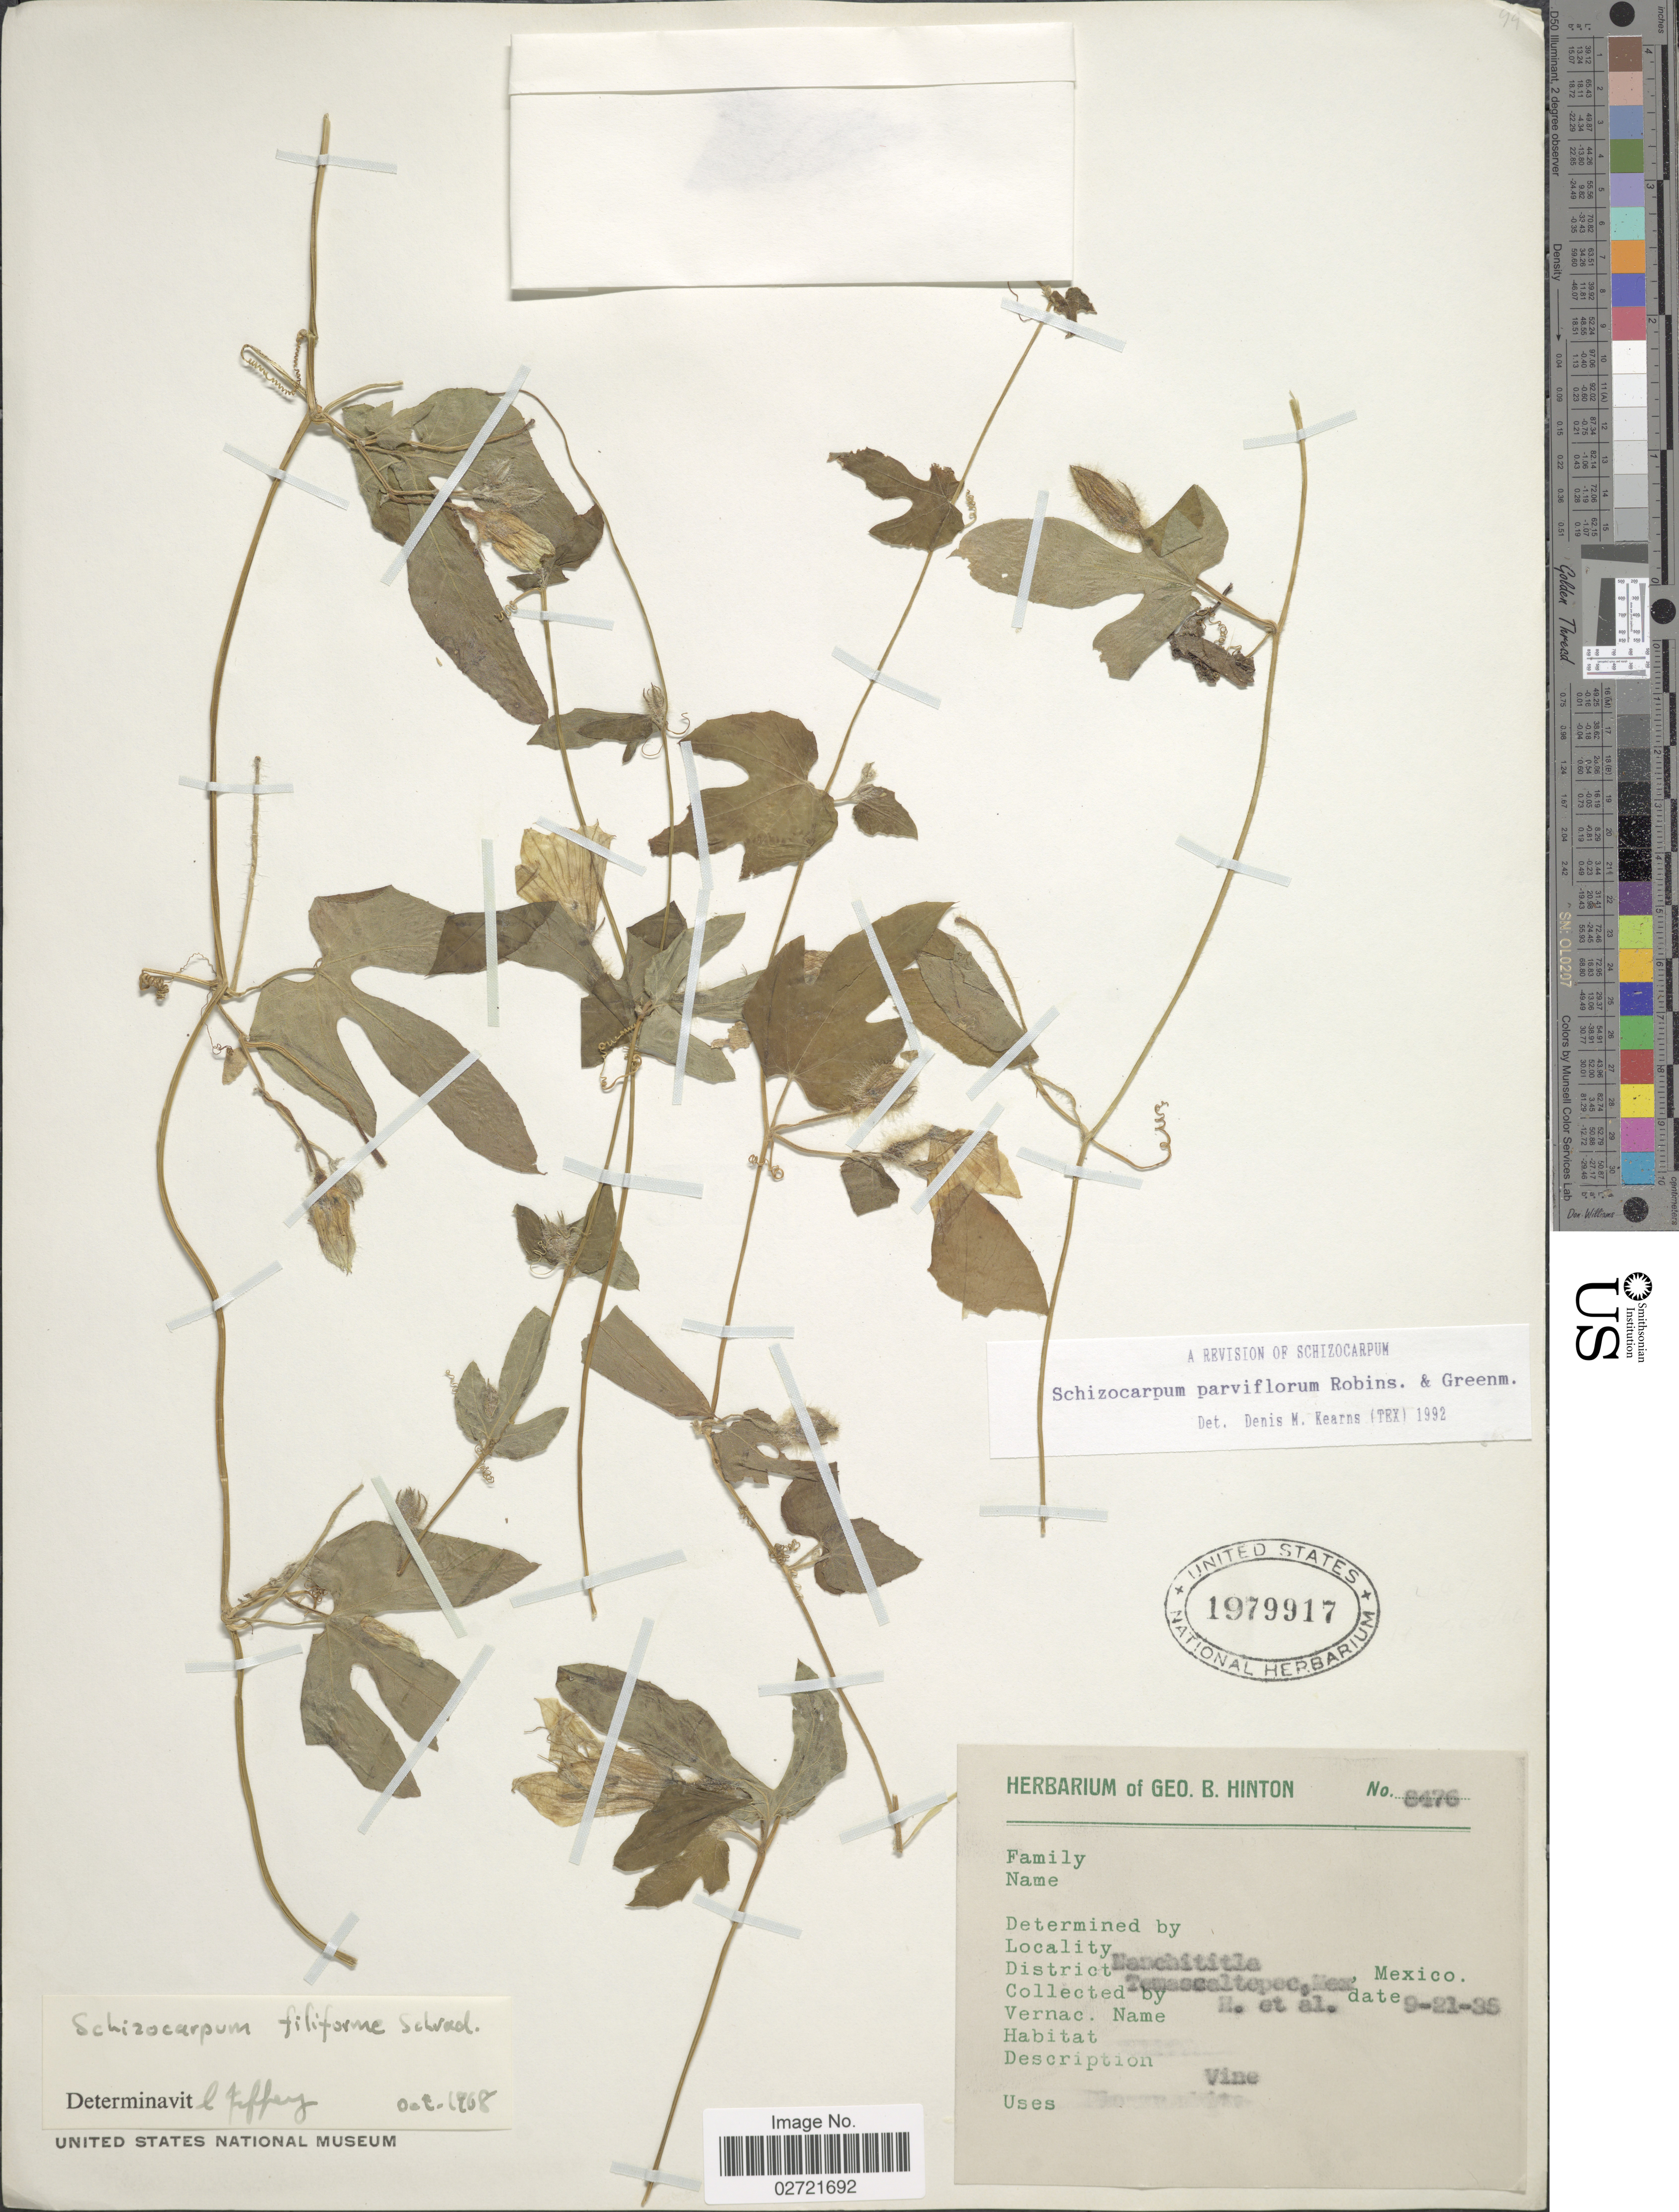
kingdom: Plantae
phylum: Tracheophyta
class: Magnoliopsida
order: Cucurbitales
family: Cucurbitaceae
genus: Schizocarpum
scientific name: Schizocarpum parviflorum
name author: B.L. Rob. & Greenm.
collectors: G. B. Hinton & et al.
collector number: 8476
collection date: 1935-09-21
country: Mexico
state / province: México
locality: Nanchititla, District Temascaltepec, Mex., Mexico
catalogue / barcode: US 1979917